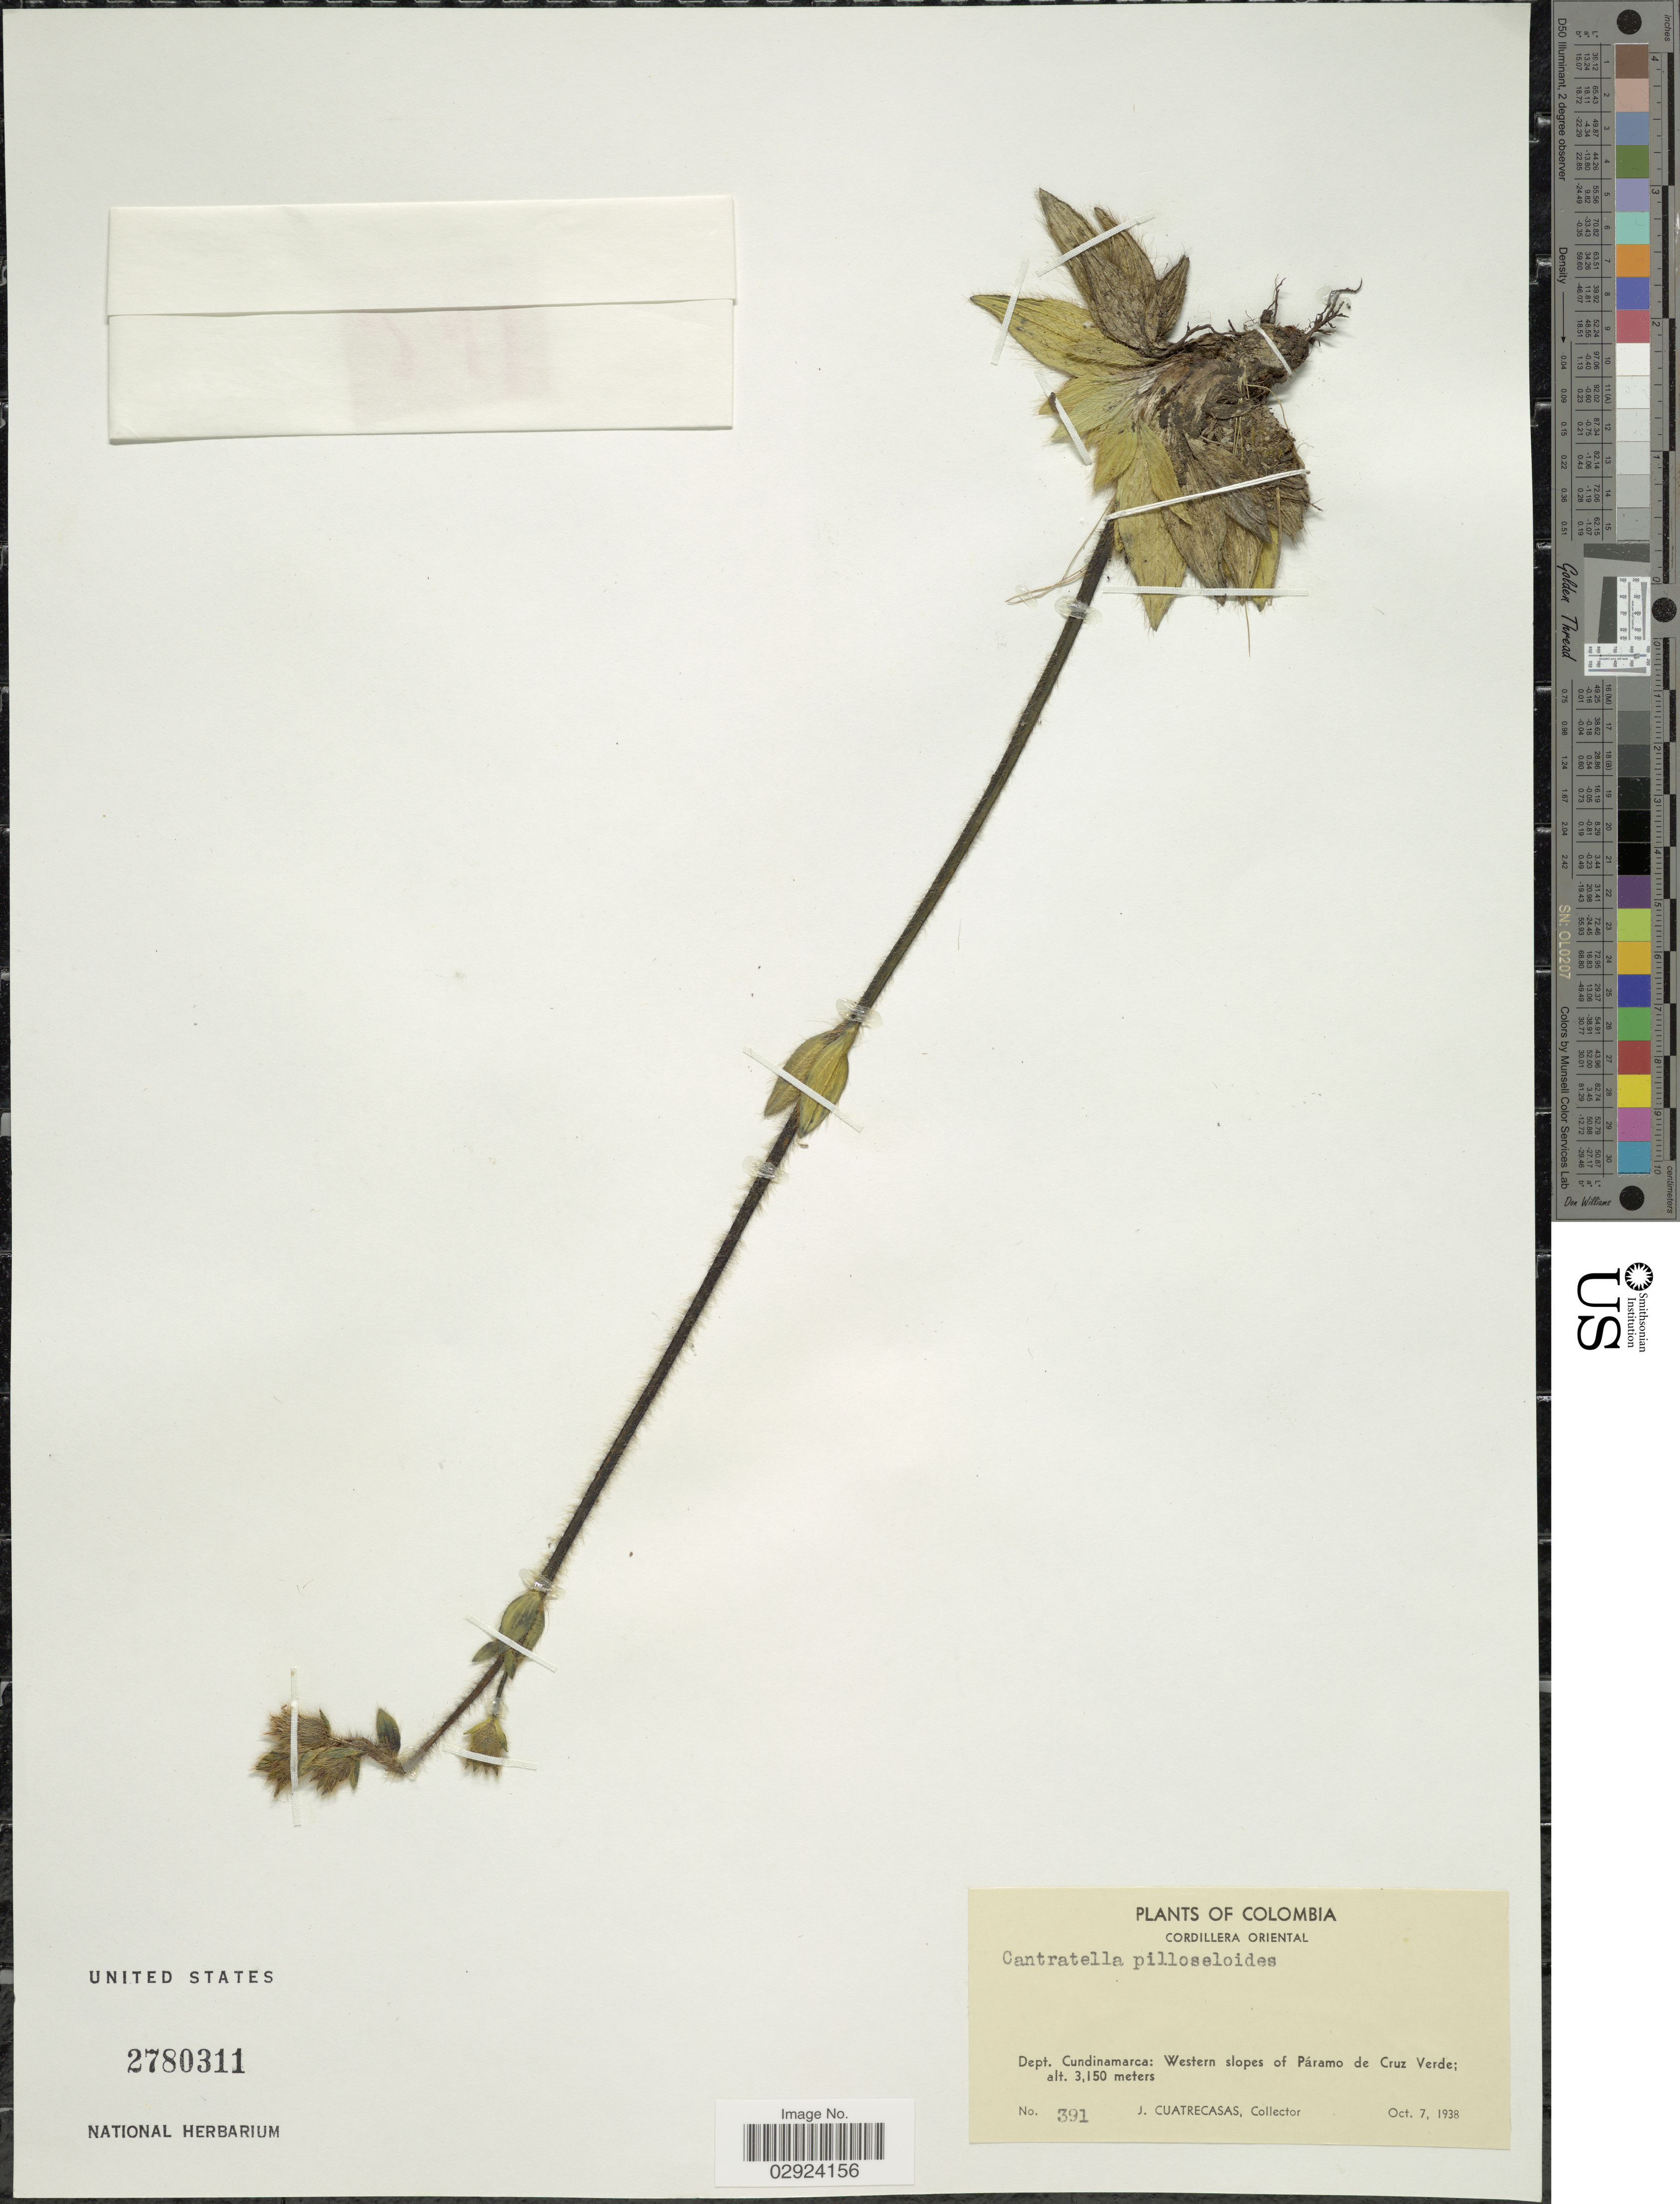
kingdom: Plantae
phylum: Tracheophyta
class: Magnoliopsida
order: Myrtales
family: Melastomataceae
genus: Castratella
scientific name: Castratella piloselloides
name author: (Bonpl.) Naudin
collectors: J. Cuatrecasas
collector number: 391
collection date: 1938-10-07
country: Colombia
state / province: Cundinamarca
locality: Dept. Cundinamarca: Western slopes of Páramo de Cruz Verde, Cordillera Oriental.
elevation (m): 3150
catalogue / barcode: US 2780311